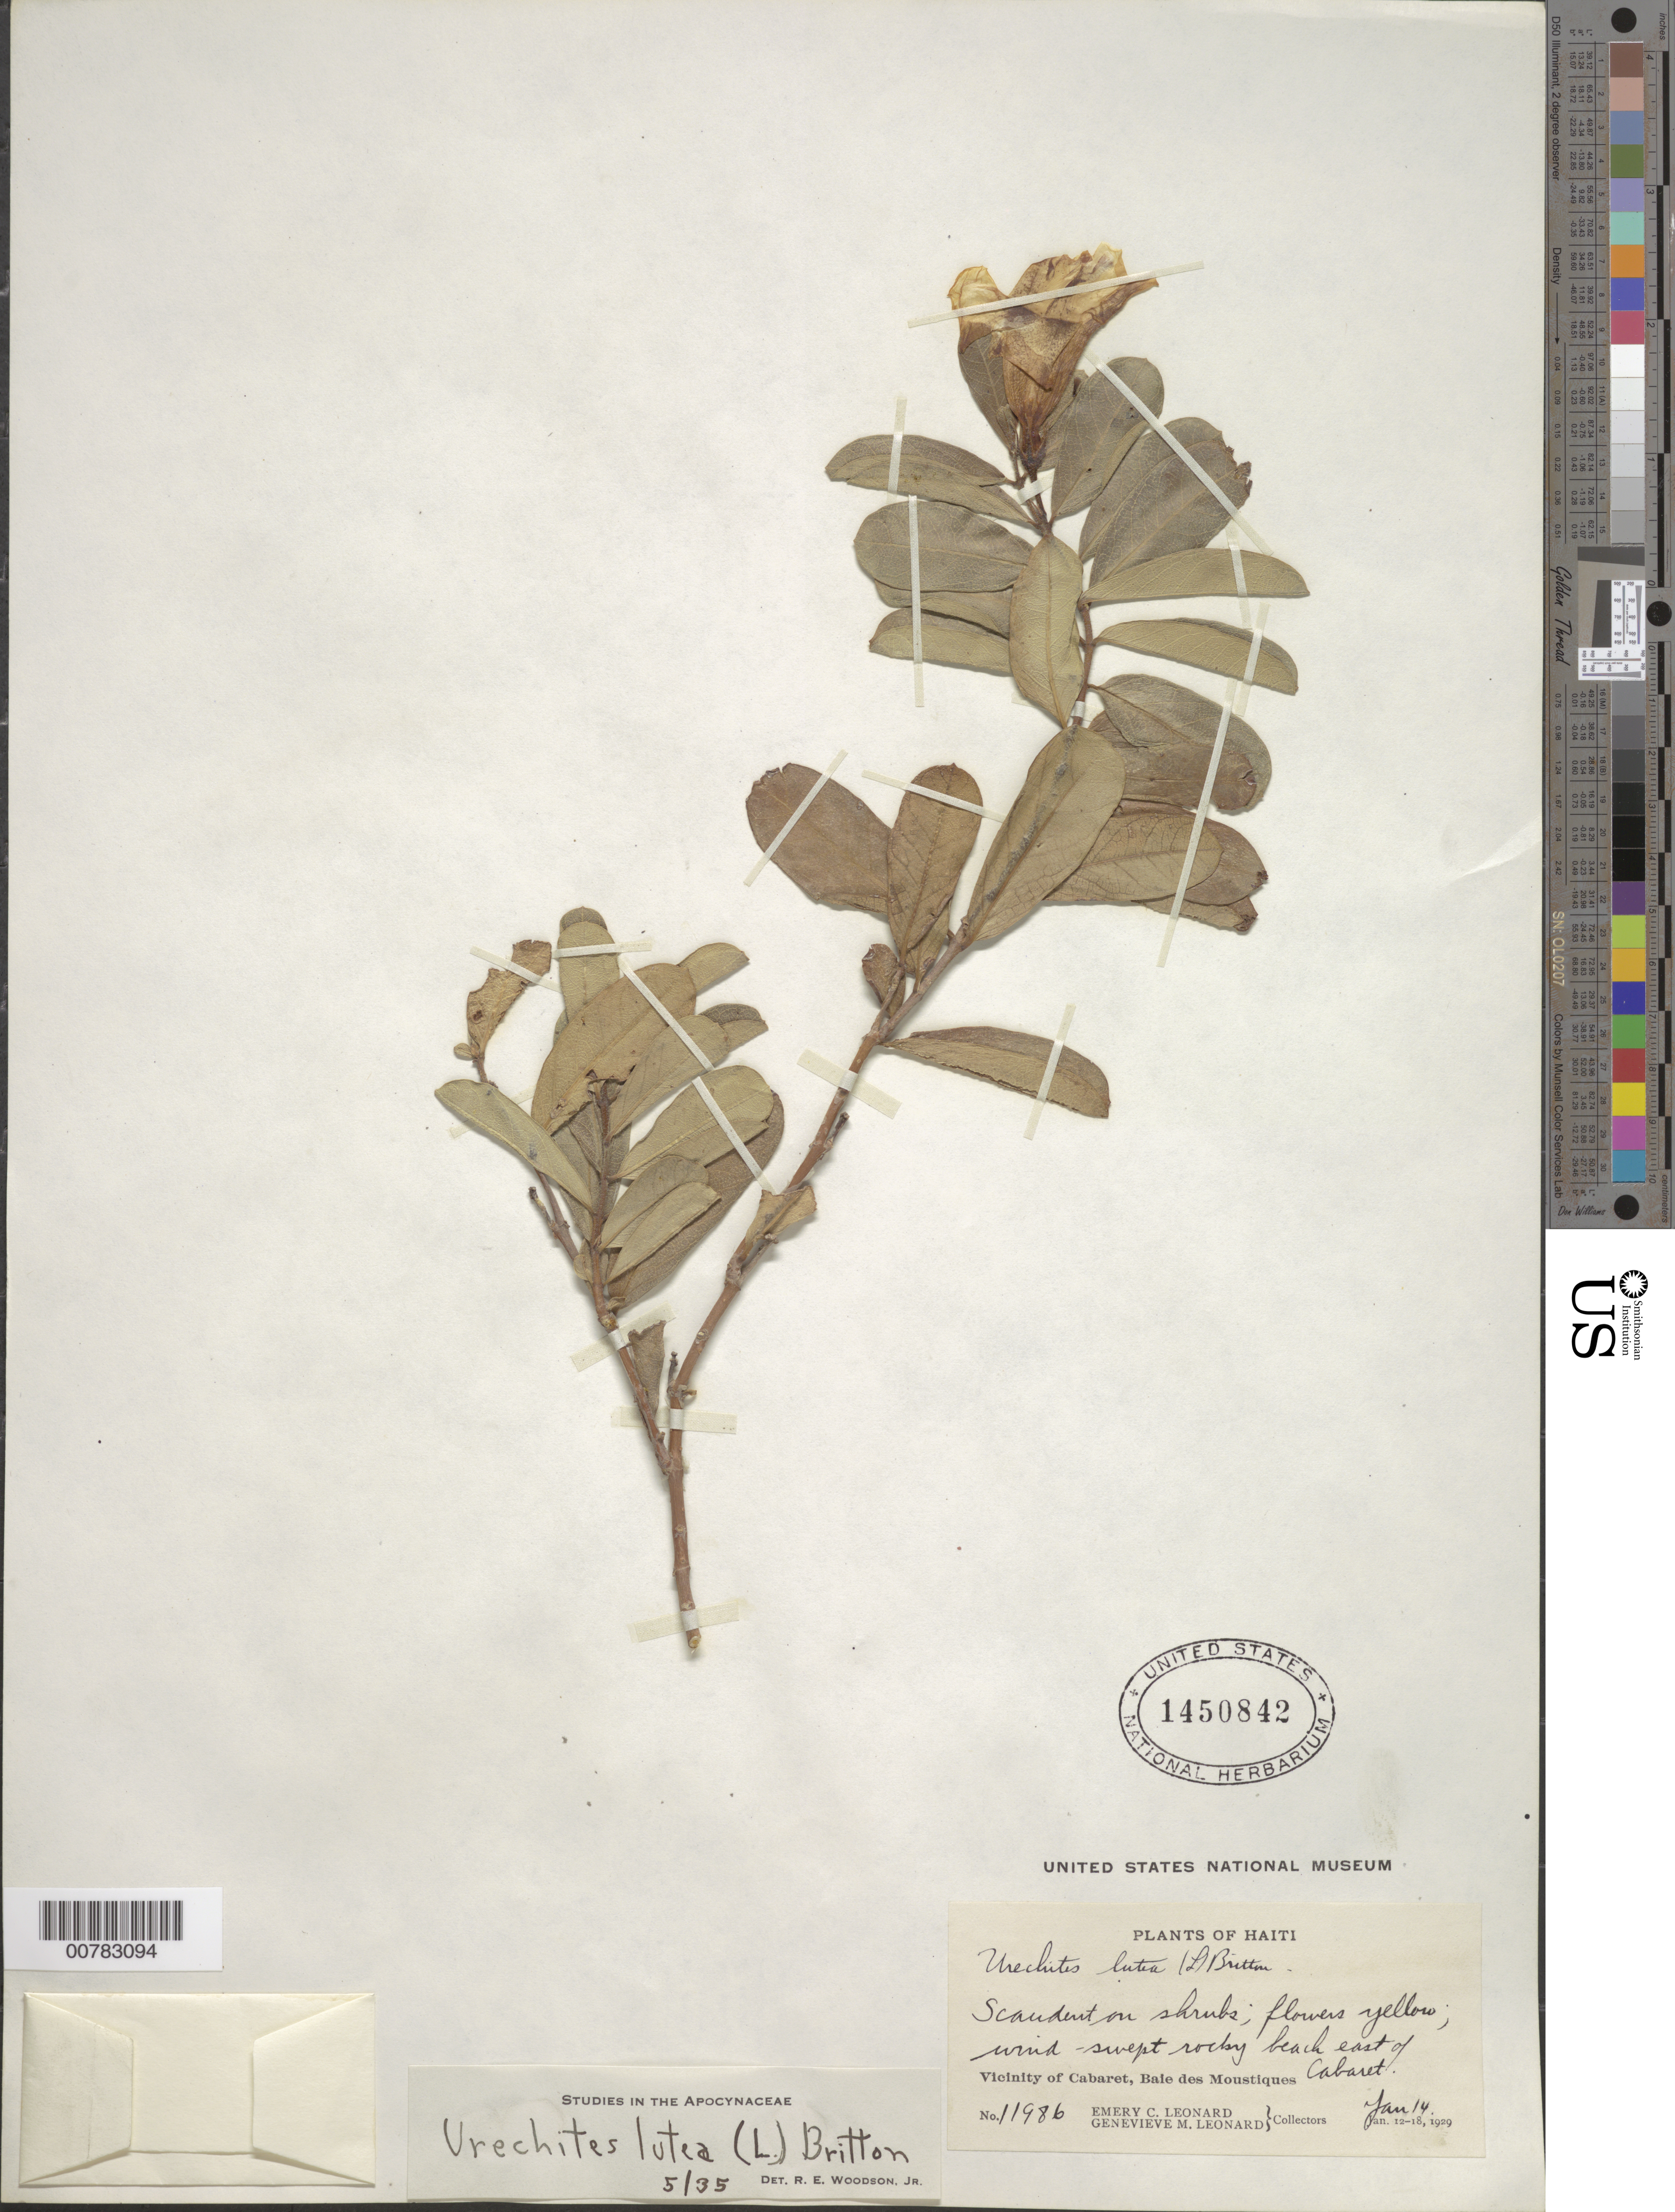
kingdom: Plantae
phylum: Tracheophyta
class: Magnoliopsida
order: Gentianales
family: Apocynaceae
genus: Pentalinon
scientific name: Pentalinon luteum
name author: (L.) B.F. Hansen & Wunderlin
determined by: Woodson, R. E., Jr.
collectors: E. C. Leonard & G. M. Leonard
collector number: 11986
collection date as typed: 14 Jan 1929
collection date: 1929-01-14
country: Haiti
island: Hispaniola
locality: Baie des Moustiques, vicinity of Cabaret, east of Cabaret.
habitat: Wind-swept rocky beach.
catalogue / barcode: US 1450842